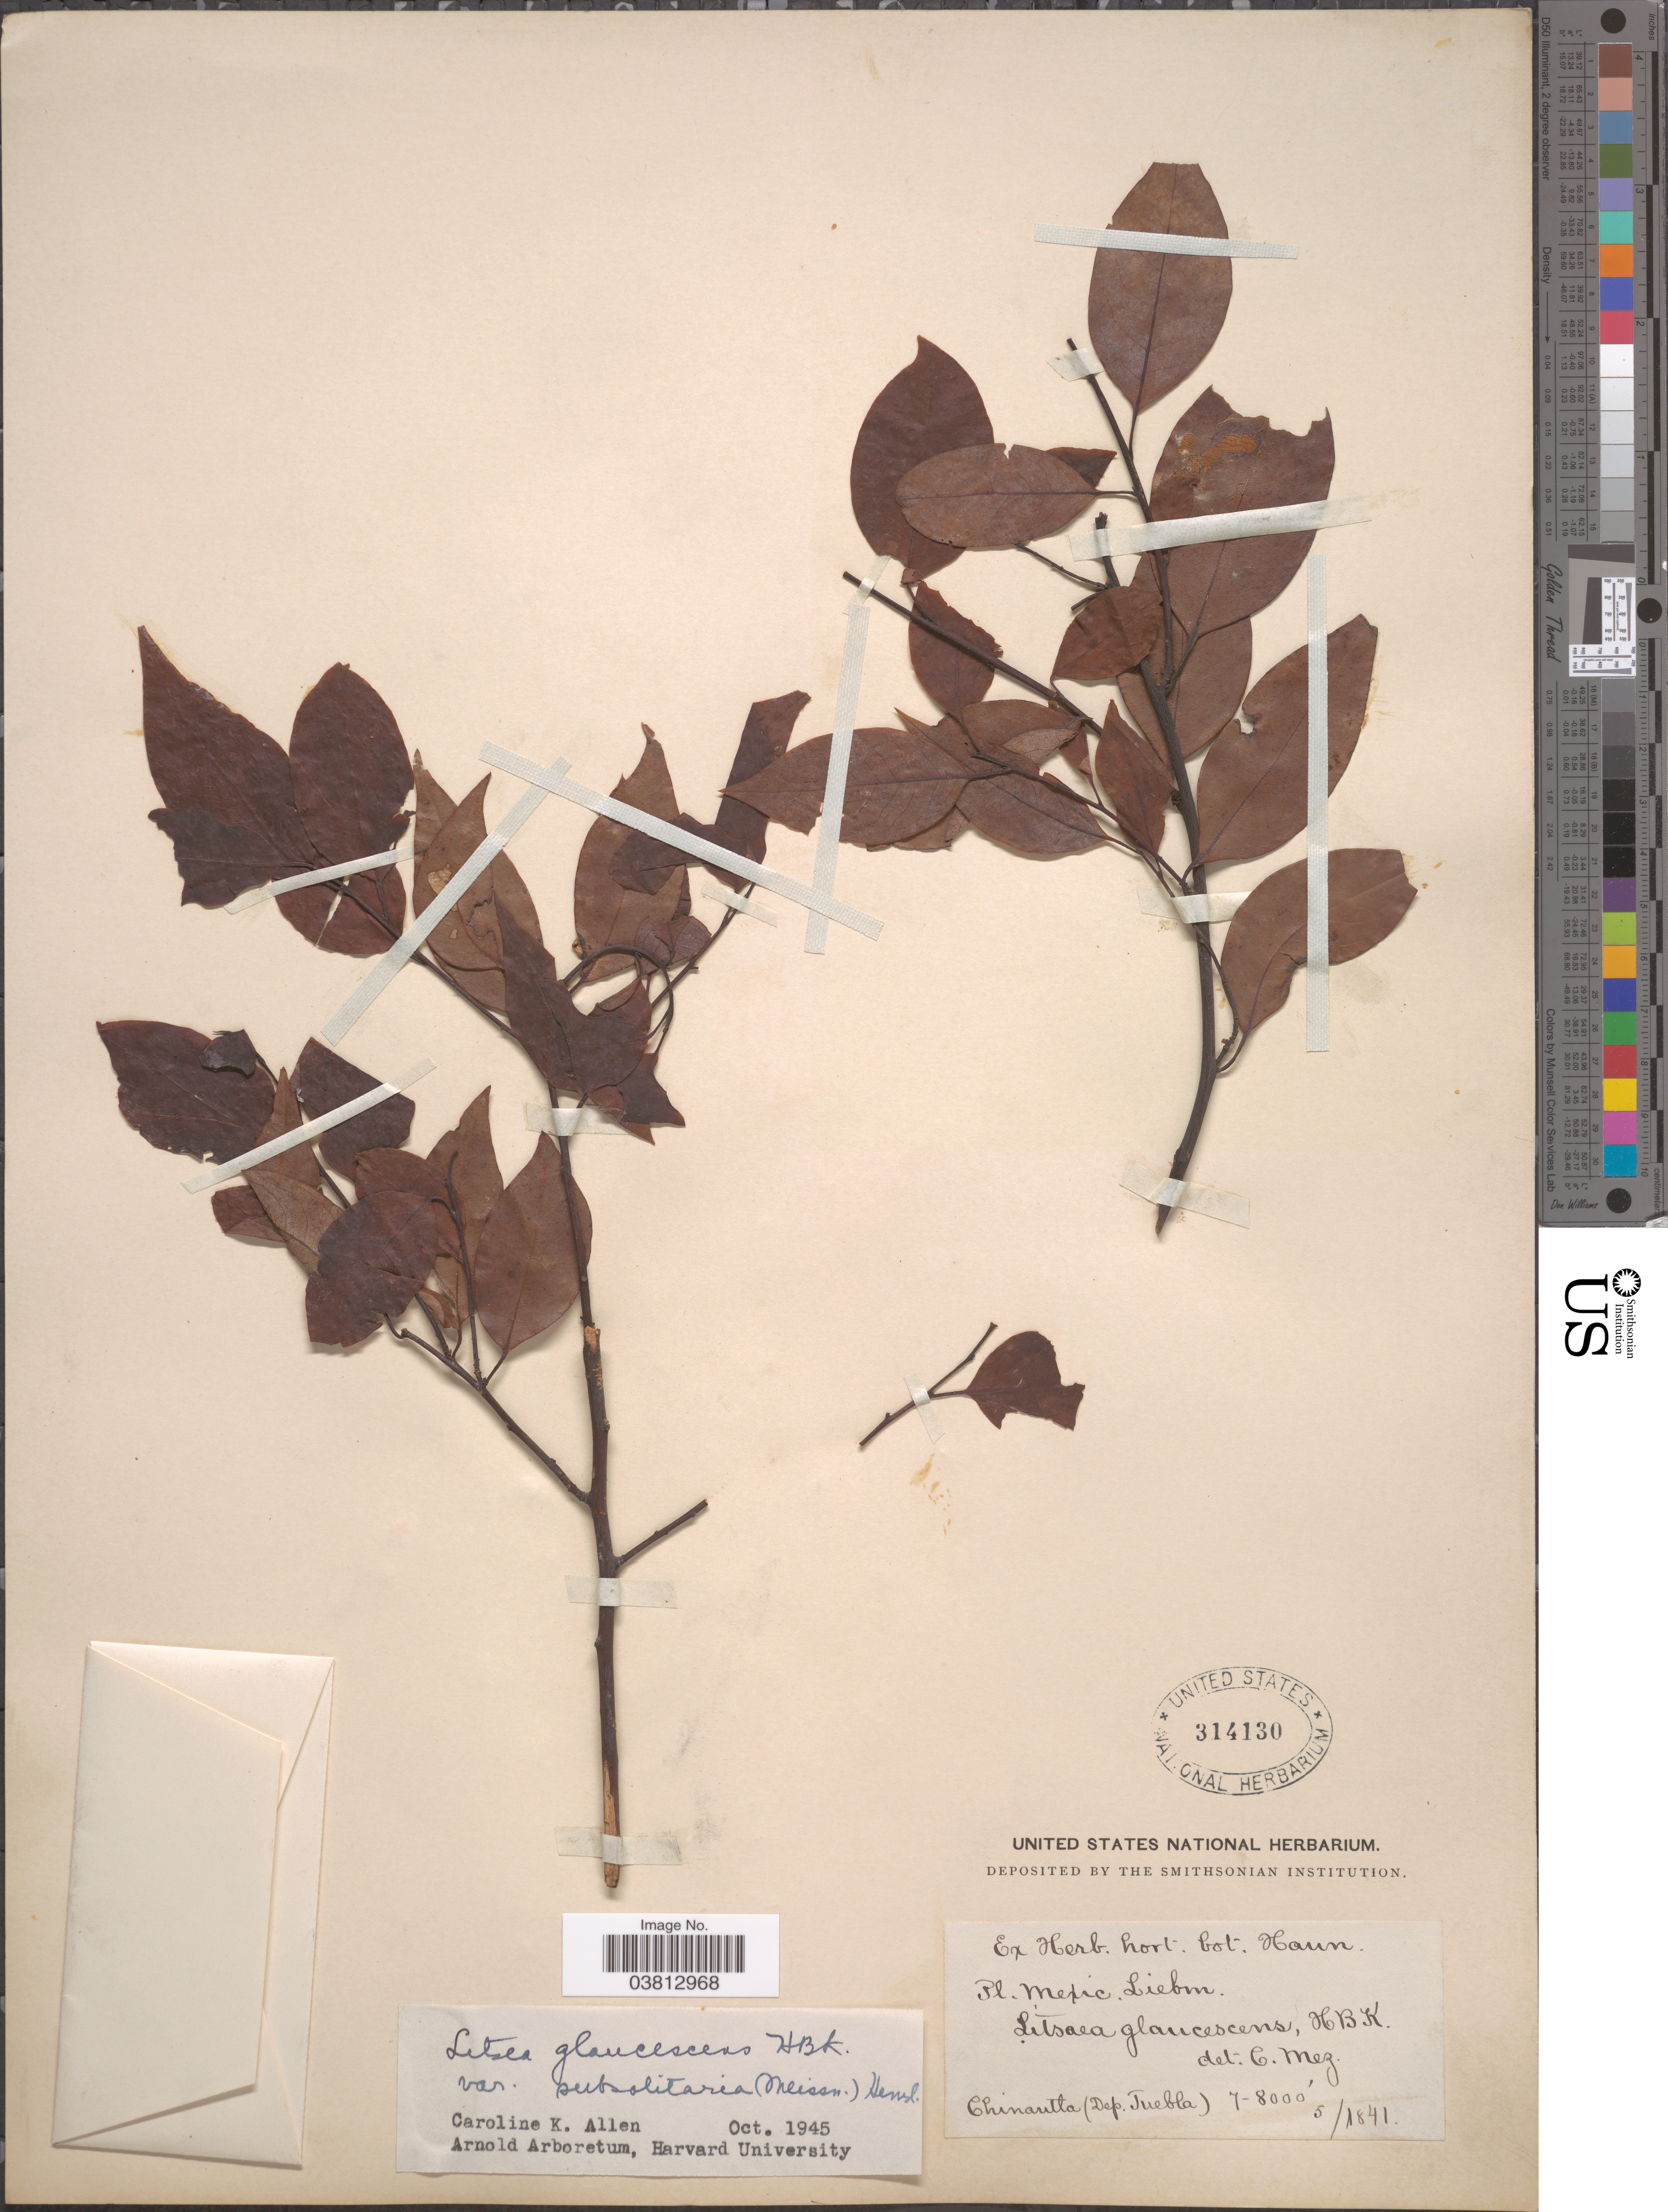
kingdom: Plantae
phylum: Tracheophyta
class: Magnoliopsida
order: Laurales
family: Lauraceae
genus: Litsea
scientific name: Litsea glaucescens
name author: Kunth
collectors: Liebm.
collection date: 1841-05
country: Mexico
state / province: Puebla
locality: Chinautla (Dep. Puebla).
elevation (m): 2134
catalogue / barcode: US 314130